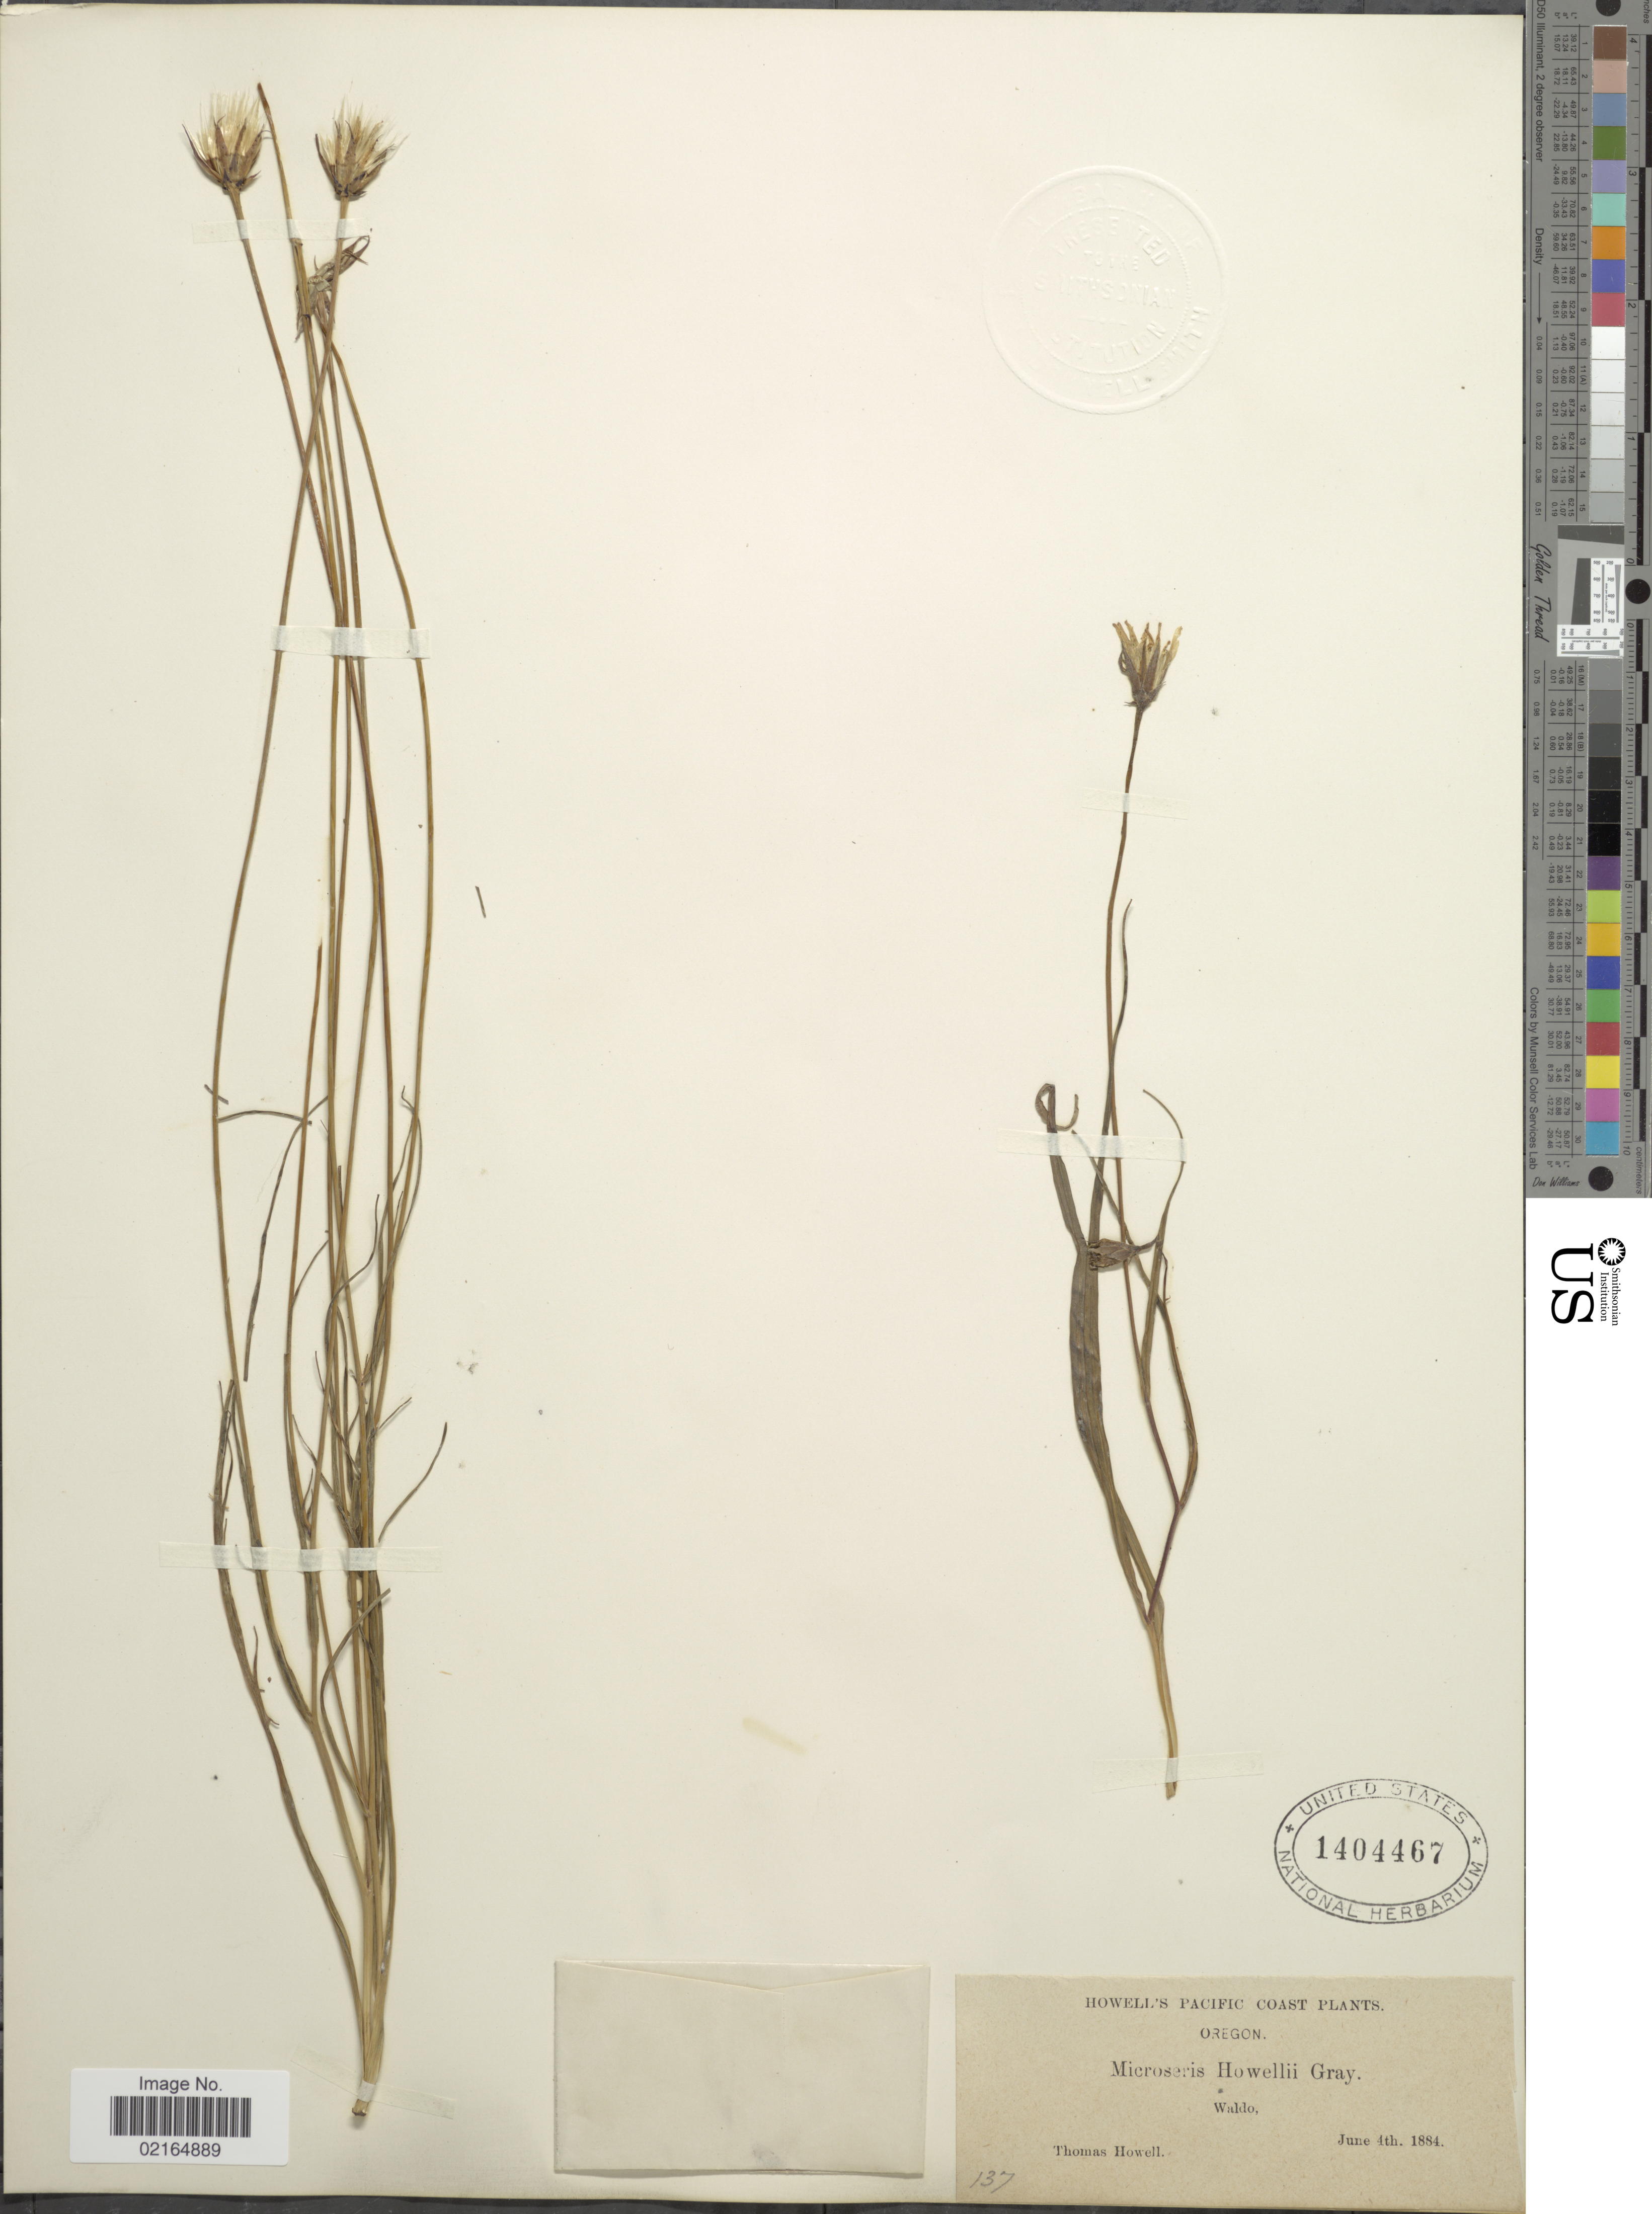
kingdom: Plantae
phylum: Tracheophyta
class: Magnoliopsida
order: Asterales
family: Asteraceae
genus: Microseris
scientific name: Microseris howellii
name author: A. Gray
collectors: T. Howell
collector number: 137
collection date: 1884-06-04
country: United States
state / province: Oregon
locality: Pacific Coast, Waldo.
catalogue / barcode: US 1404467